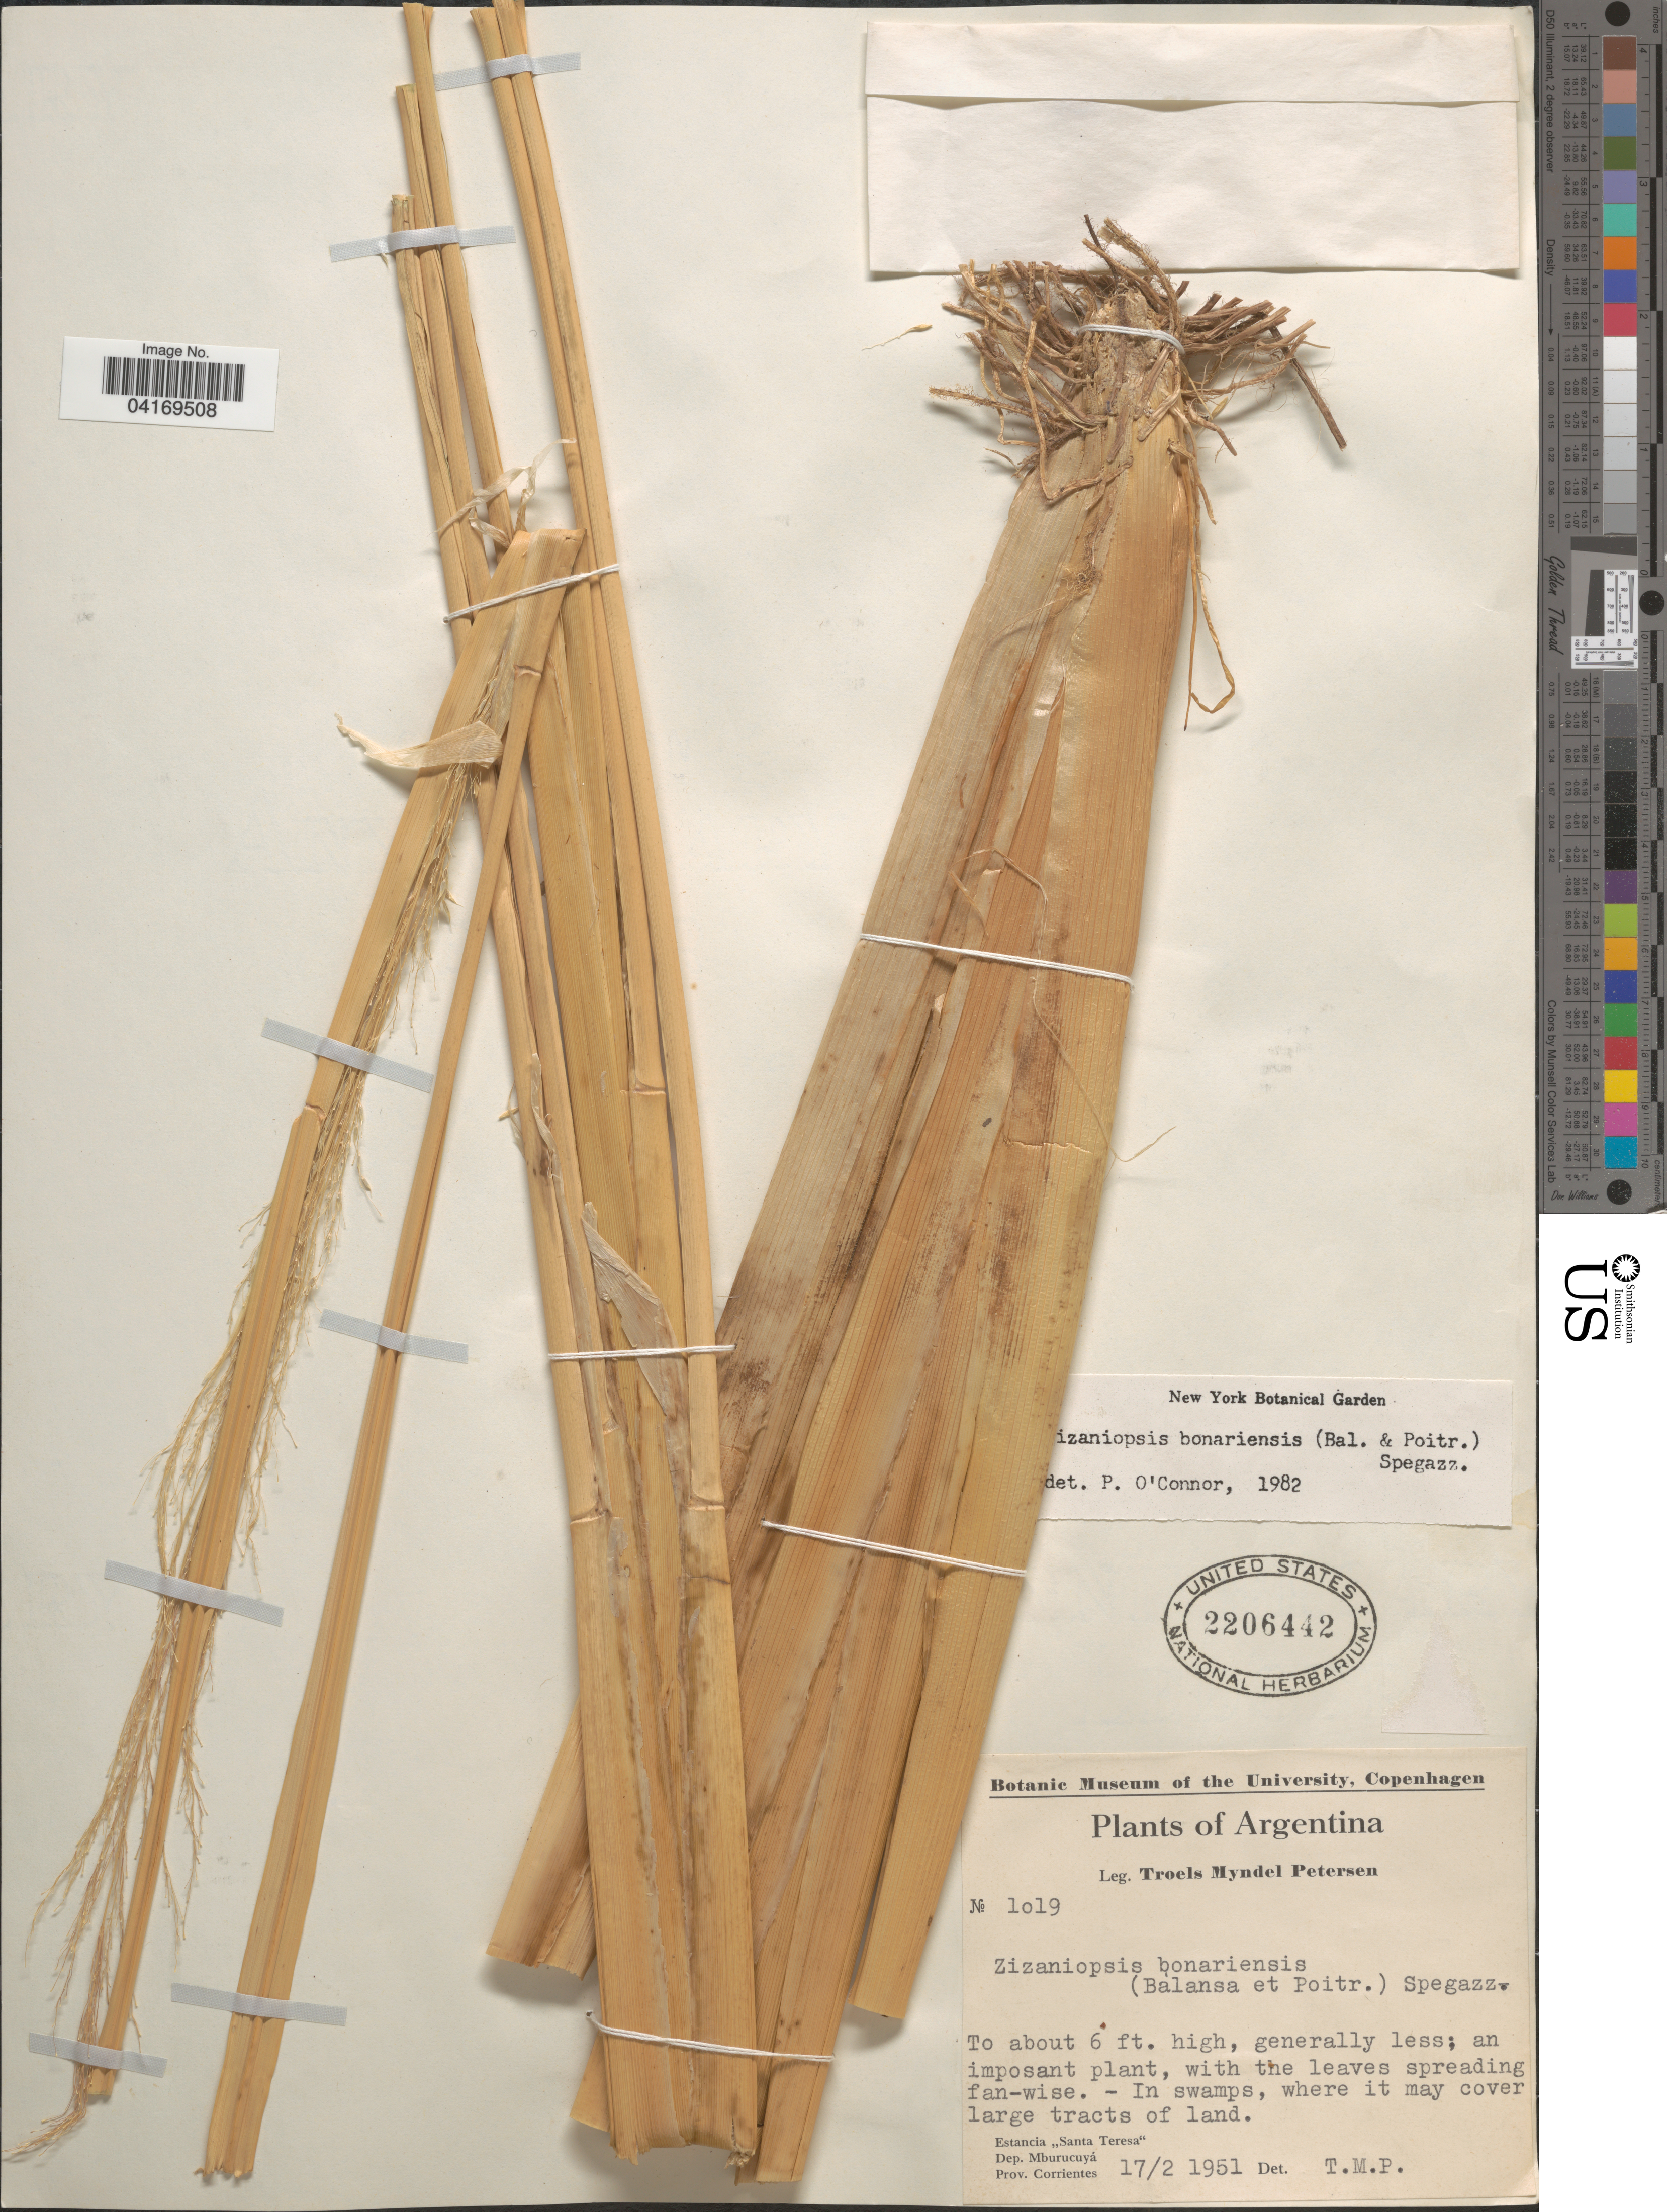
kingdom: Plantae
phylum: Tracheophyta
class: Liliopsida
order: Poales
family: Poaceae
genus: Zizaniopsis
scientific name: Zizaniopsis bonariensis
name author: (Balansa & Poitr.) Speg.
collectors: T. M. Petersen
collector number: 1019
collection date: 1951-02-17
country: Argentina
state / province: Corrientes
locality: Estancia ,,Santa Teresa'. Dep. Mburucuyá.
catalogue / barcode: US 3206442